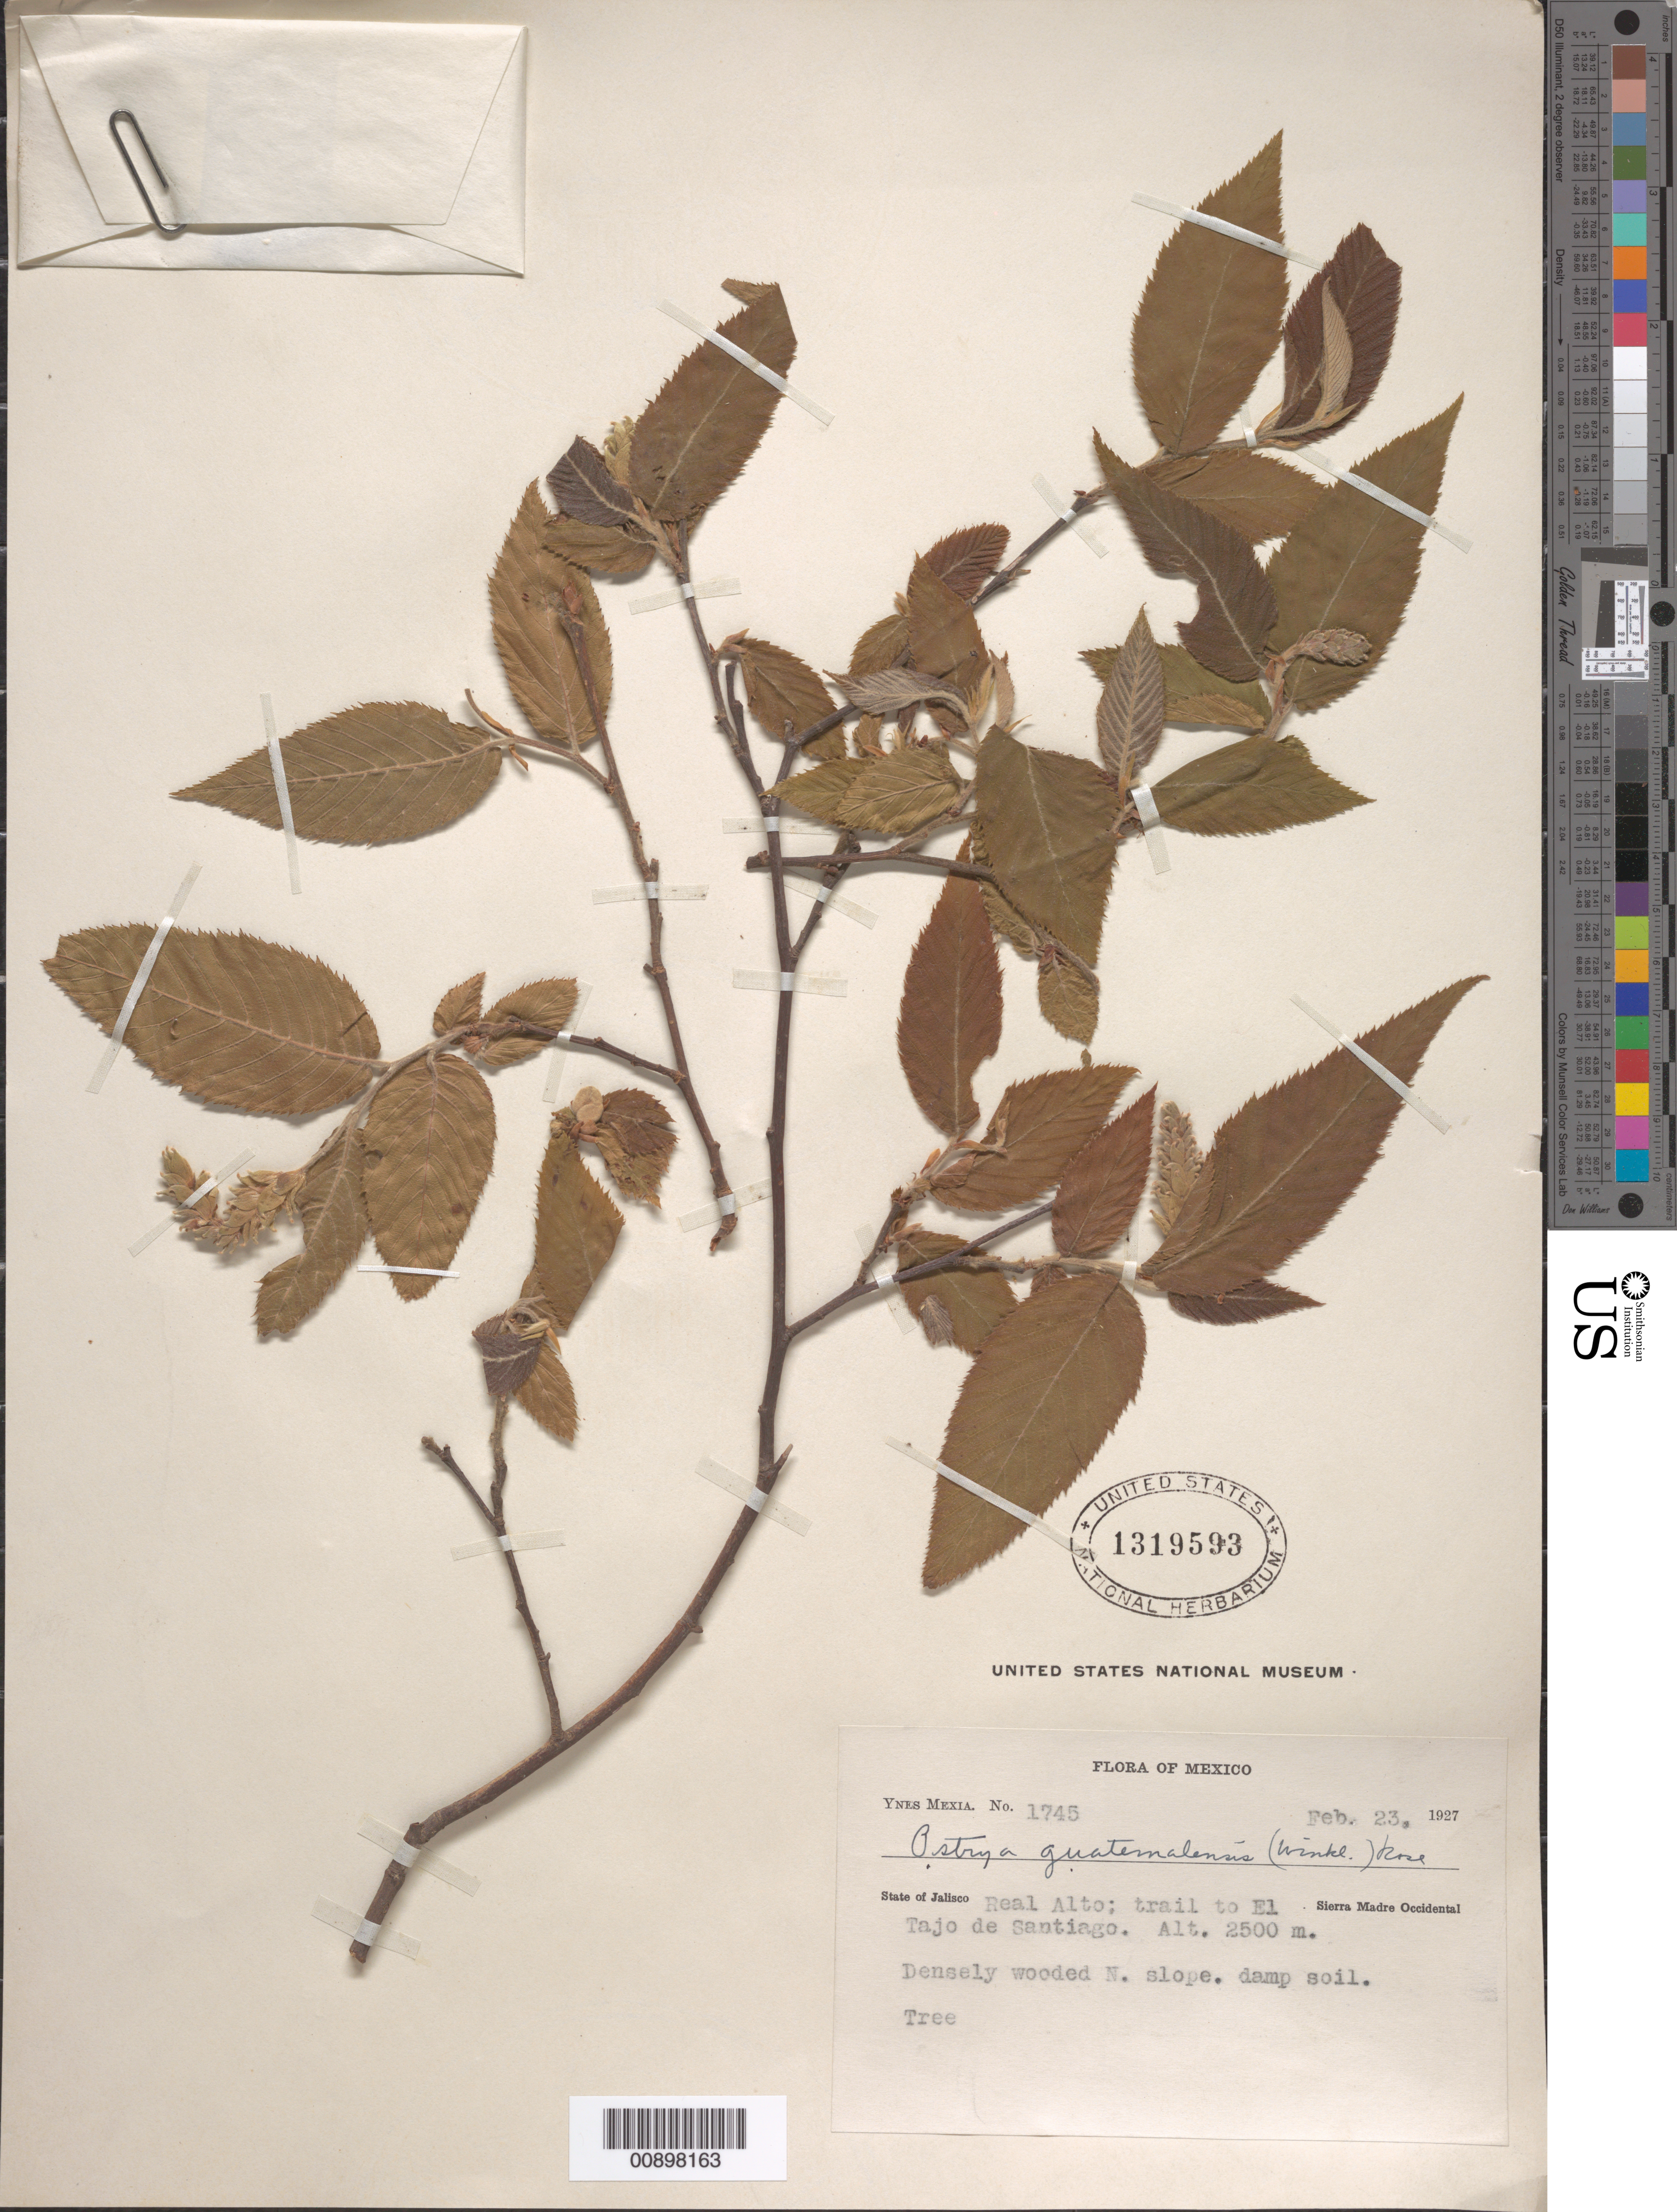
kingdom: Plantae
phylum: Tracheophyta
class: Magnoliopsida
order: Fagales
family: Betulaceae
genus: Ostrya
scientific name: Ostrya guatemalensis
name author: (H.J.P. Winkl.) Rose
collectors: Y. Mexia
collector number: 1745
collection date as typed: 23 Feb 1927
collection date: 1927-02-23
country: Mexico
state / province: Jalisco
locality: Real Alto; Trail to El Tajo de Santiago. State of Jalisco. Sierra Madre Occidental.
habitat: Densely wooded N. slope. Damp soil.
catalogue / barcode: US 1319593